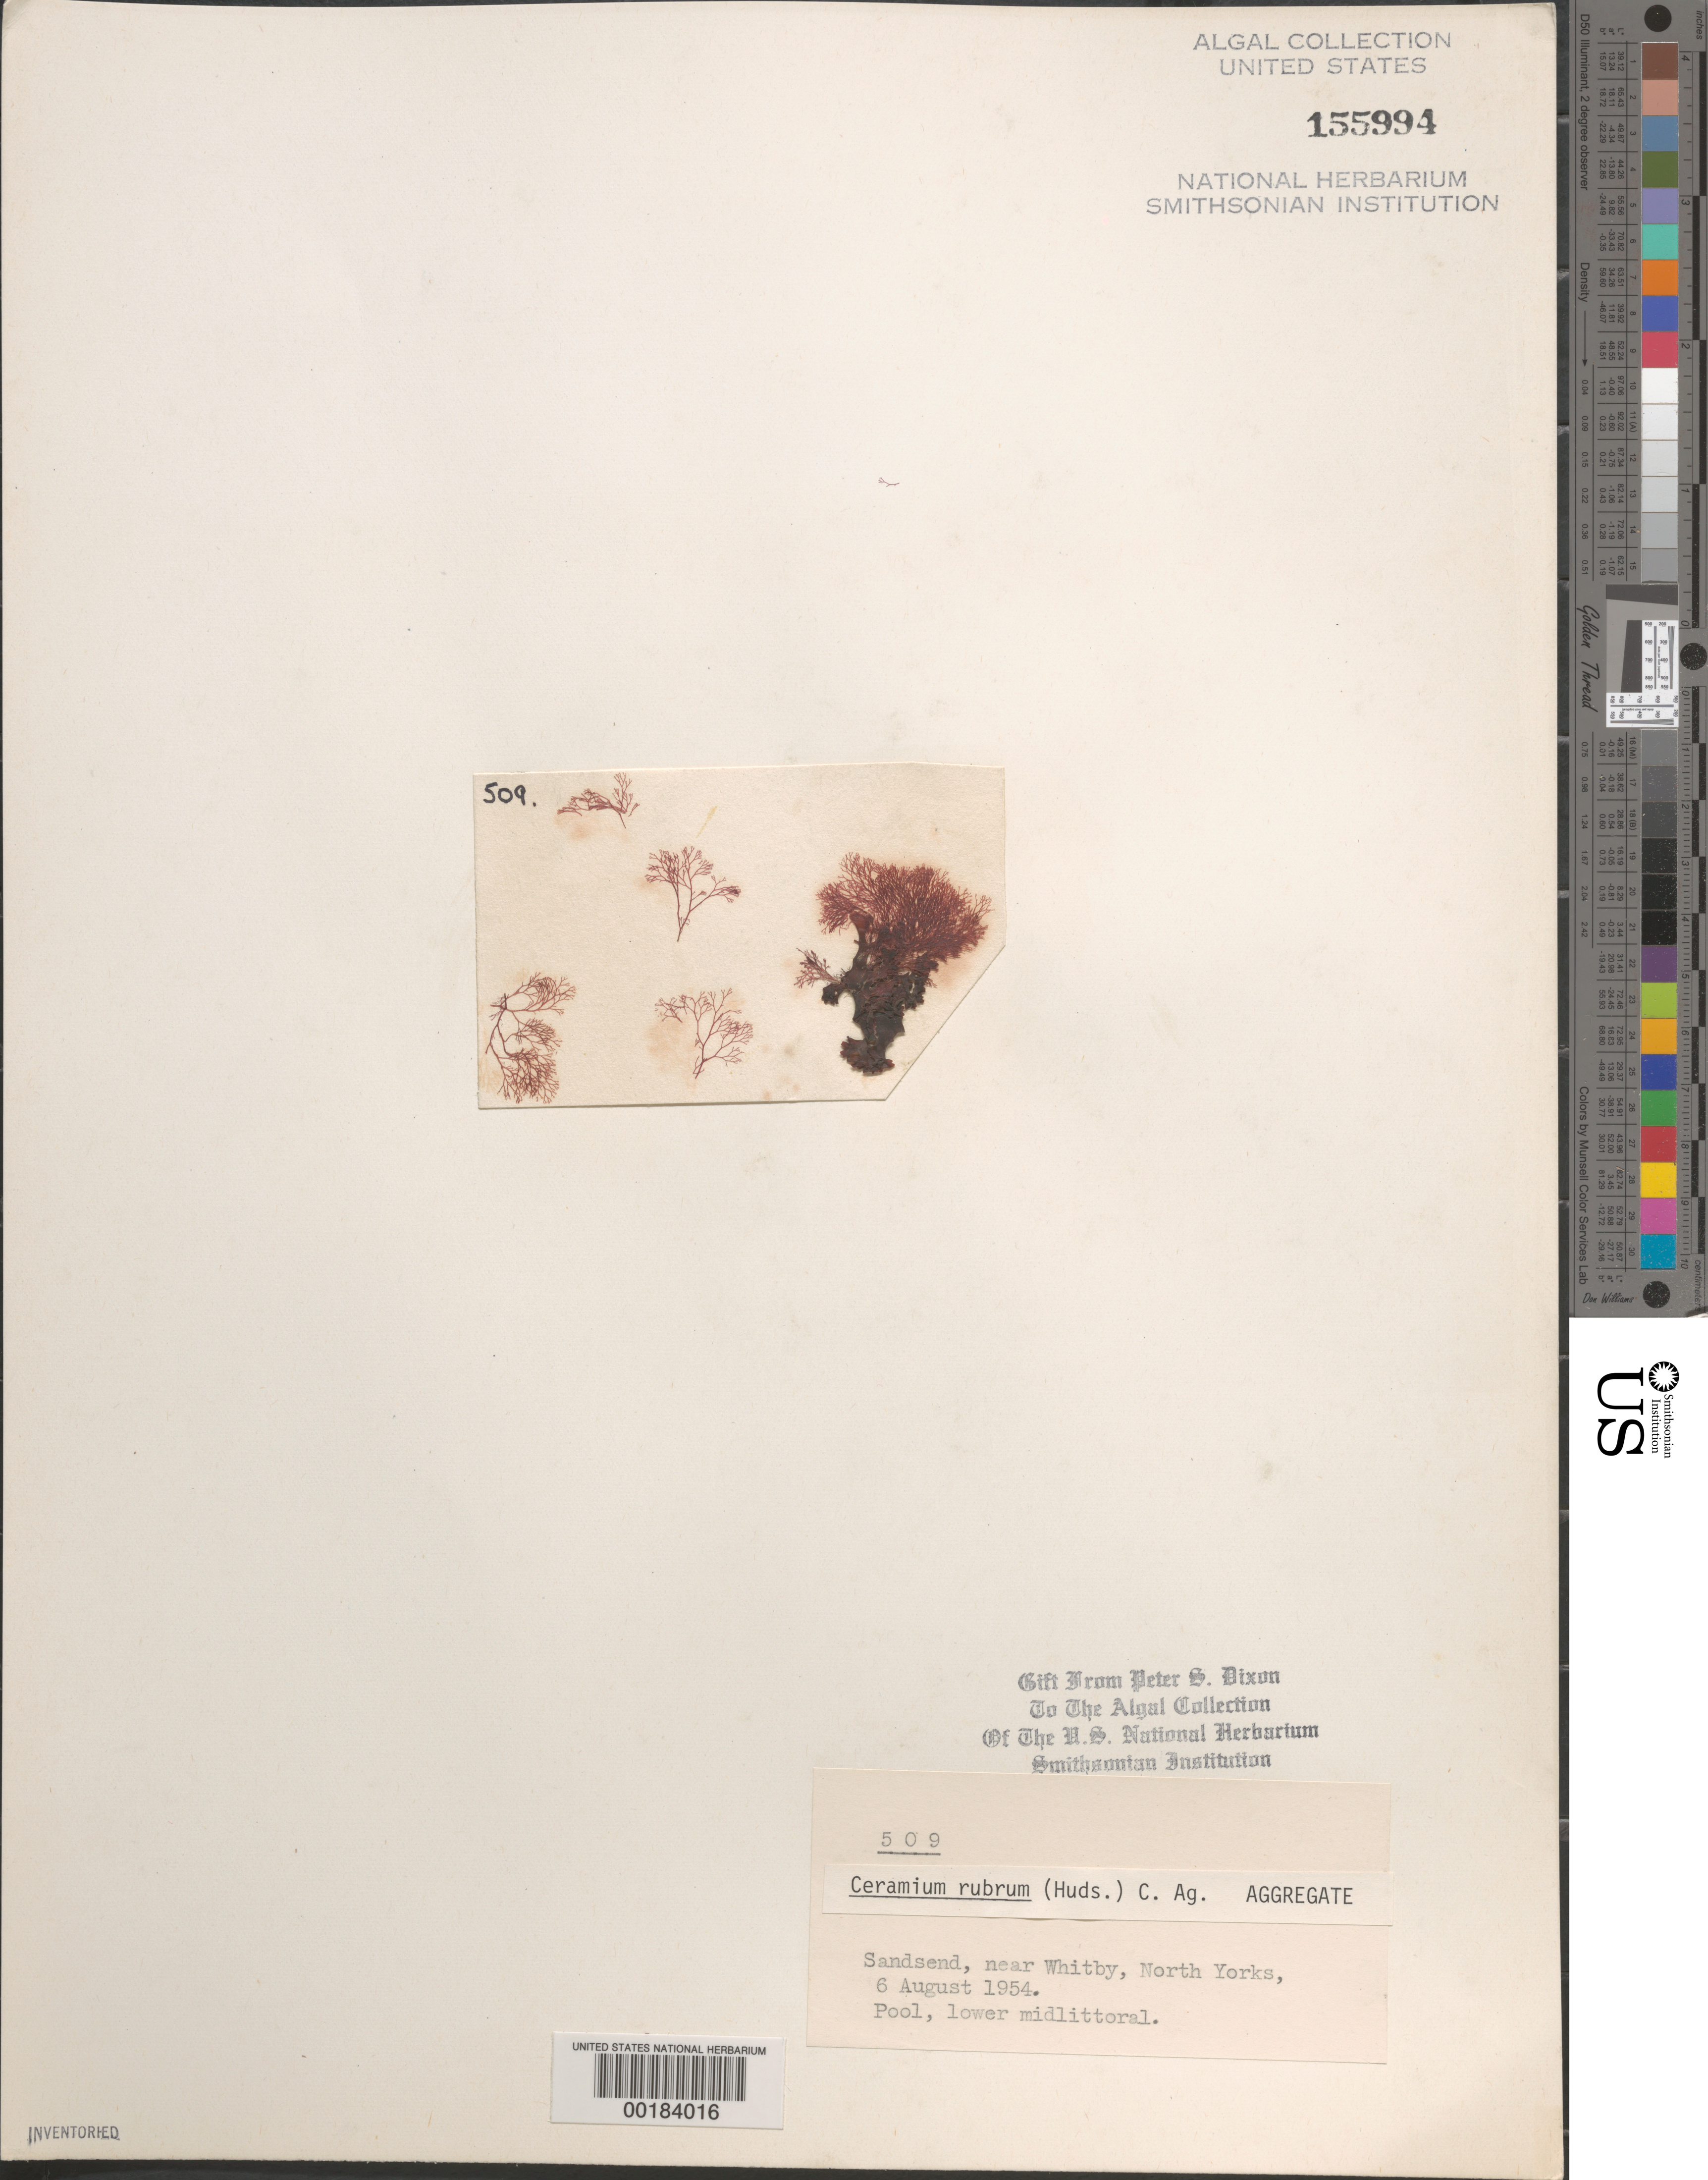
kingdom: Plantae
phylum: Rhodophyta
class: Florideophyceae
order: Ceramiales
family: Ceramiaceae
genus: Ceramium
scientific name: Ceramium rubrum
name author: C. Agardh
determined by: Dixon, P. S.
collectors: P. S. Dixon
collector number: PSD 509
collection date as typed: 06 Aug 1954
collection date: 1954-08-06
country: United Kingdom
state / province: England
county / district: North Yorkshire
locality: Sandsend, near Whitby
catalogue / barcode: US 155994